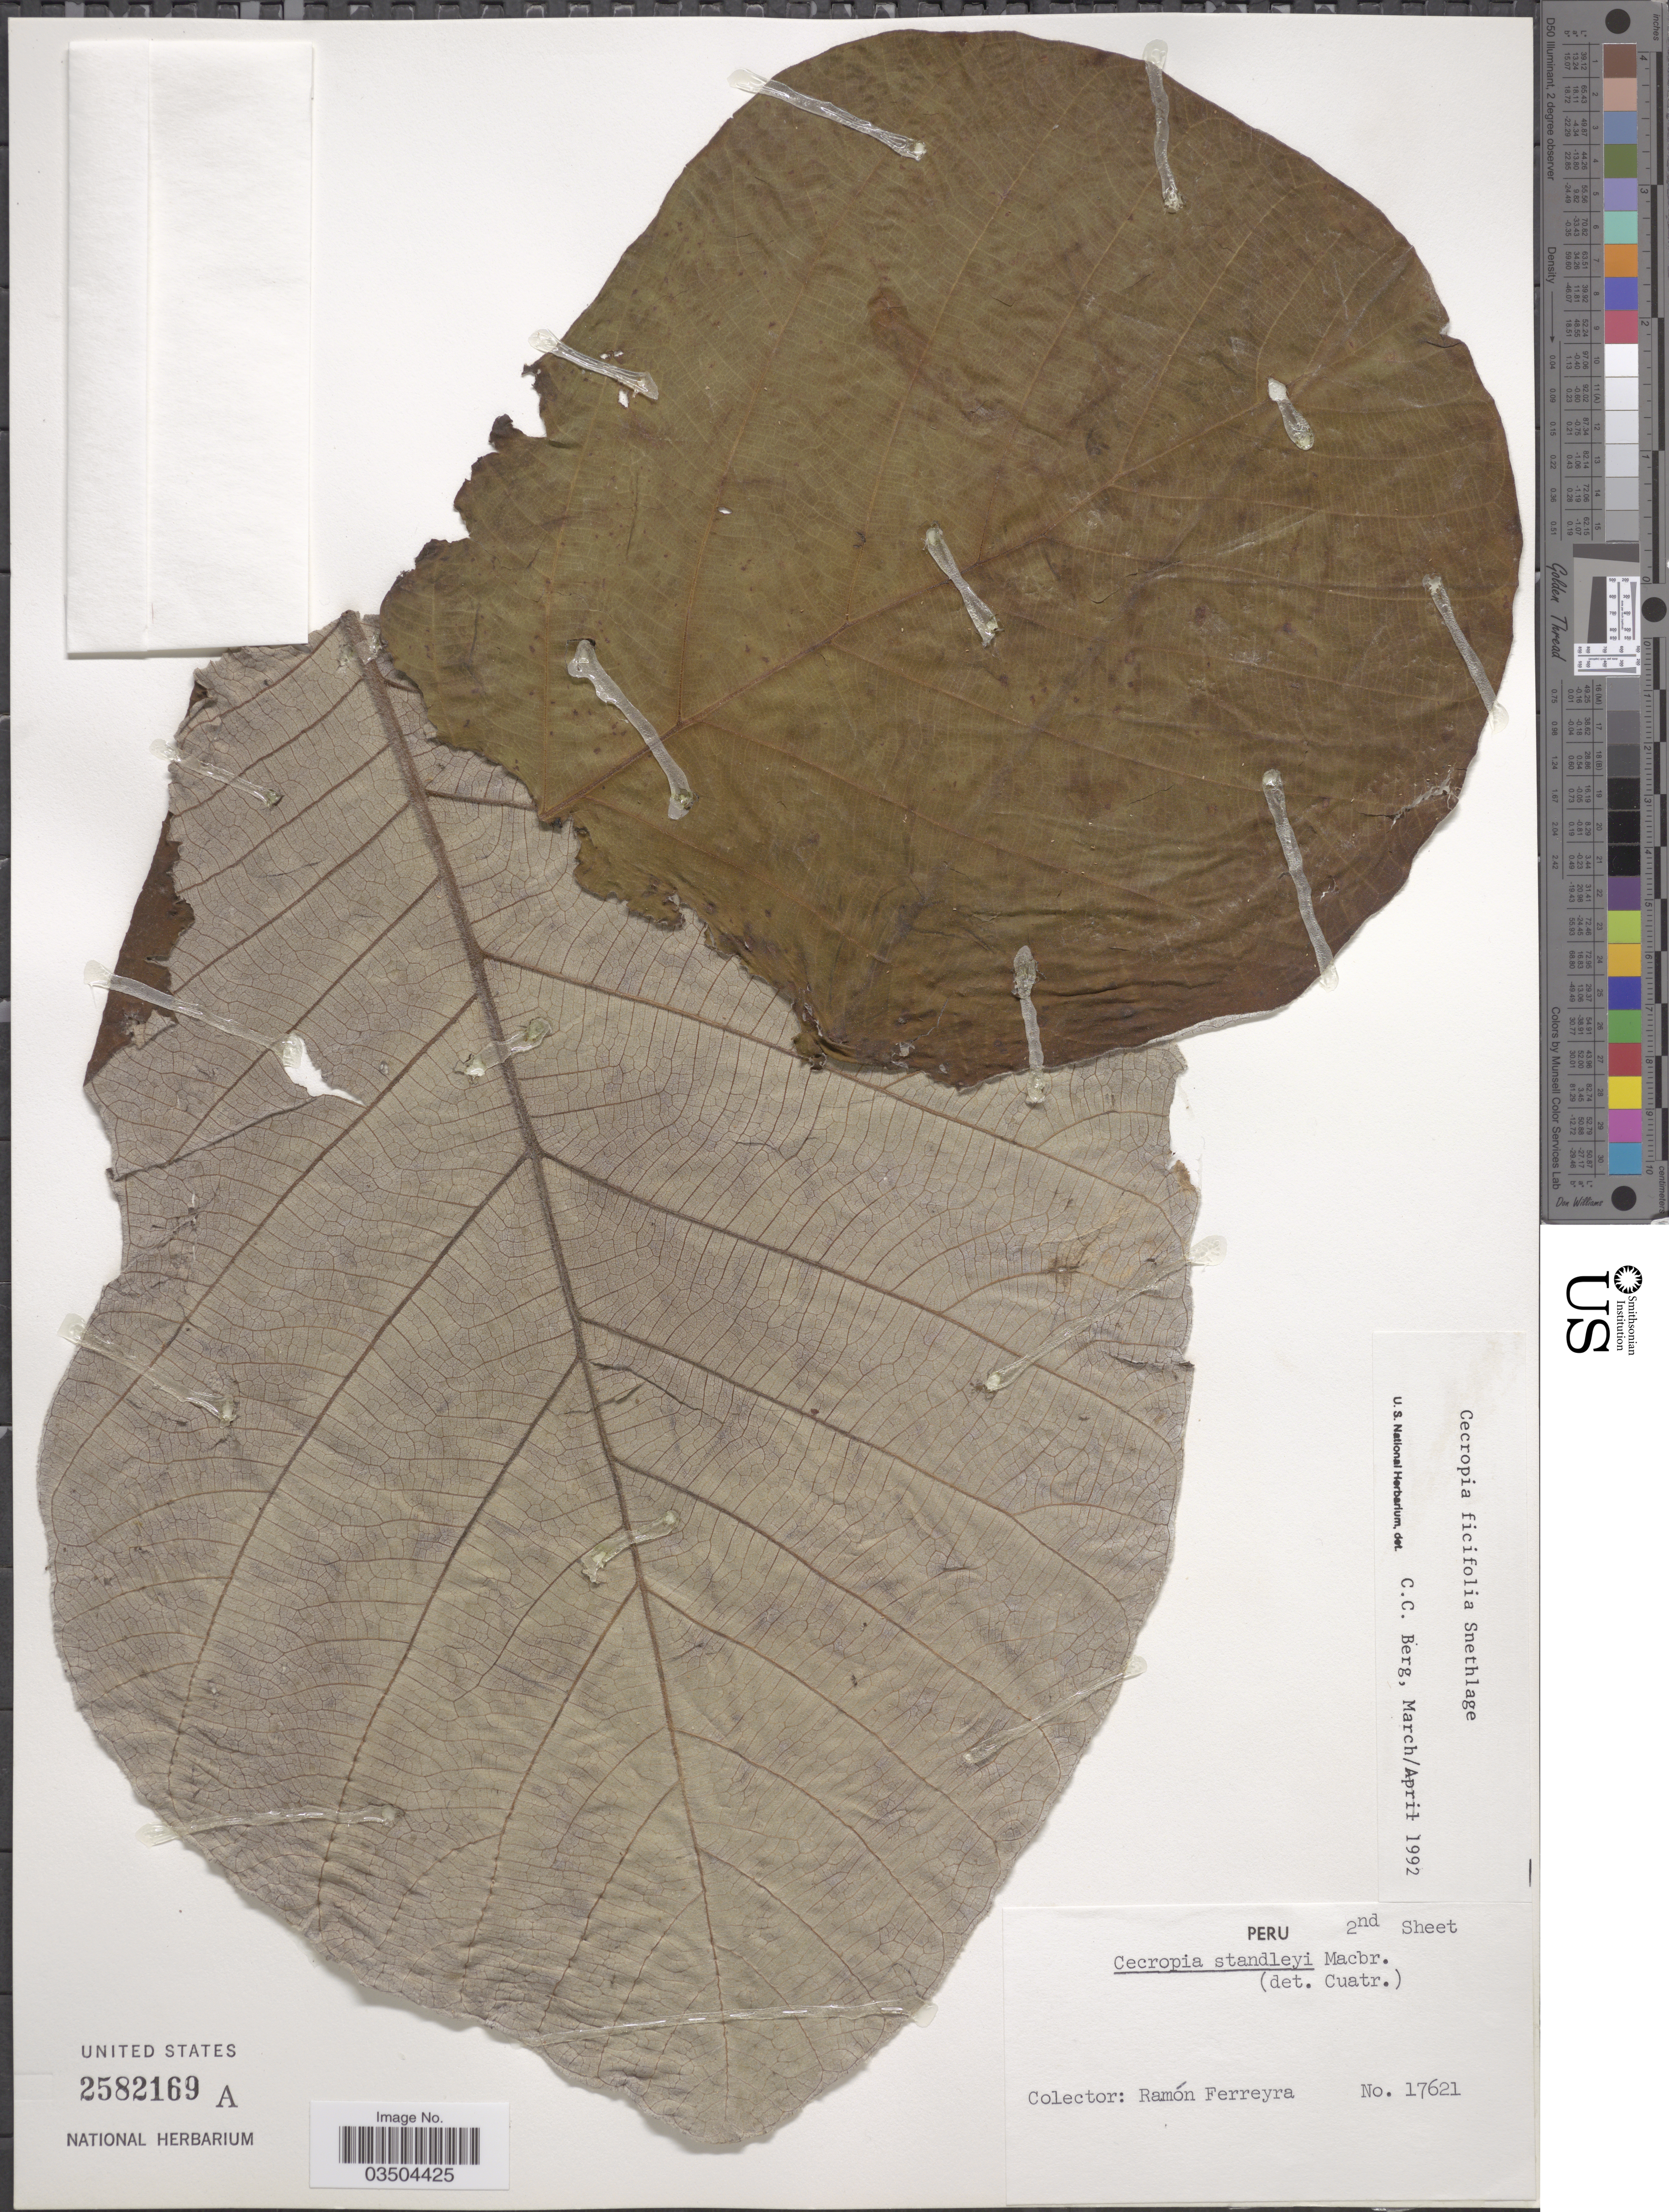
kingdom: Plantae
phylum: Tracheophyta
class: Magnoliopsida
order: Rosales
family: Urticaceae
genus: Cecropia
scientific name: Cecropia ficifolia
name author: Snethlage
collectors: R. A. Ferreyra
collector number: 17621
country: Peru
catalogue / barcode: US 2582169A